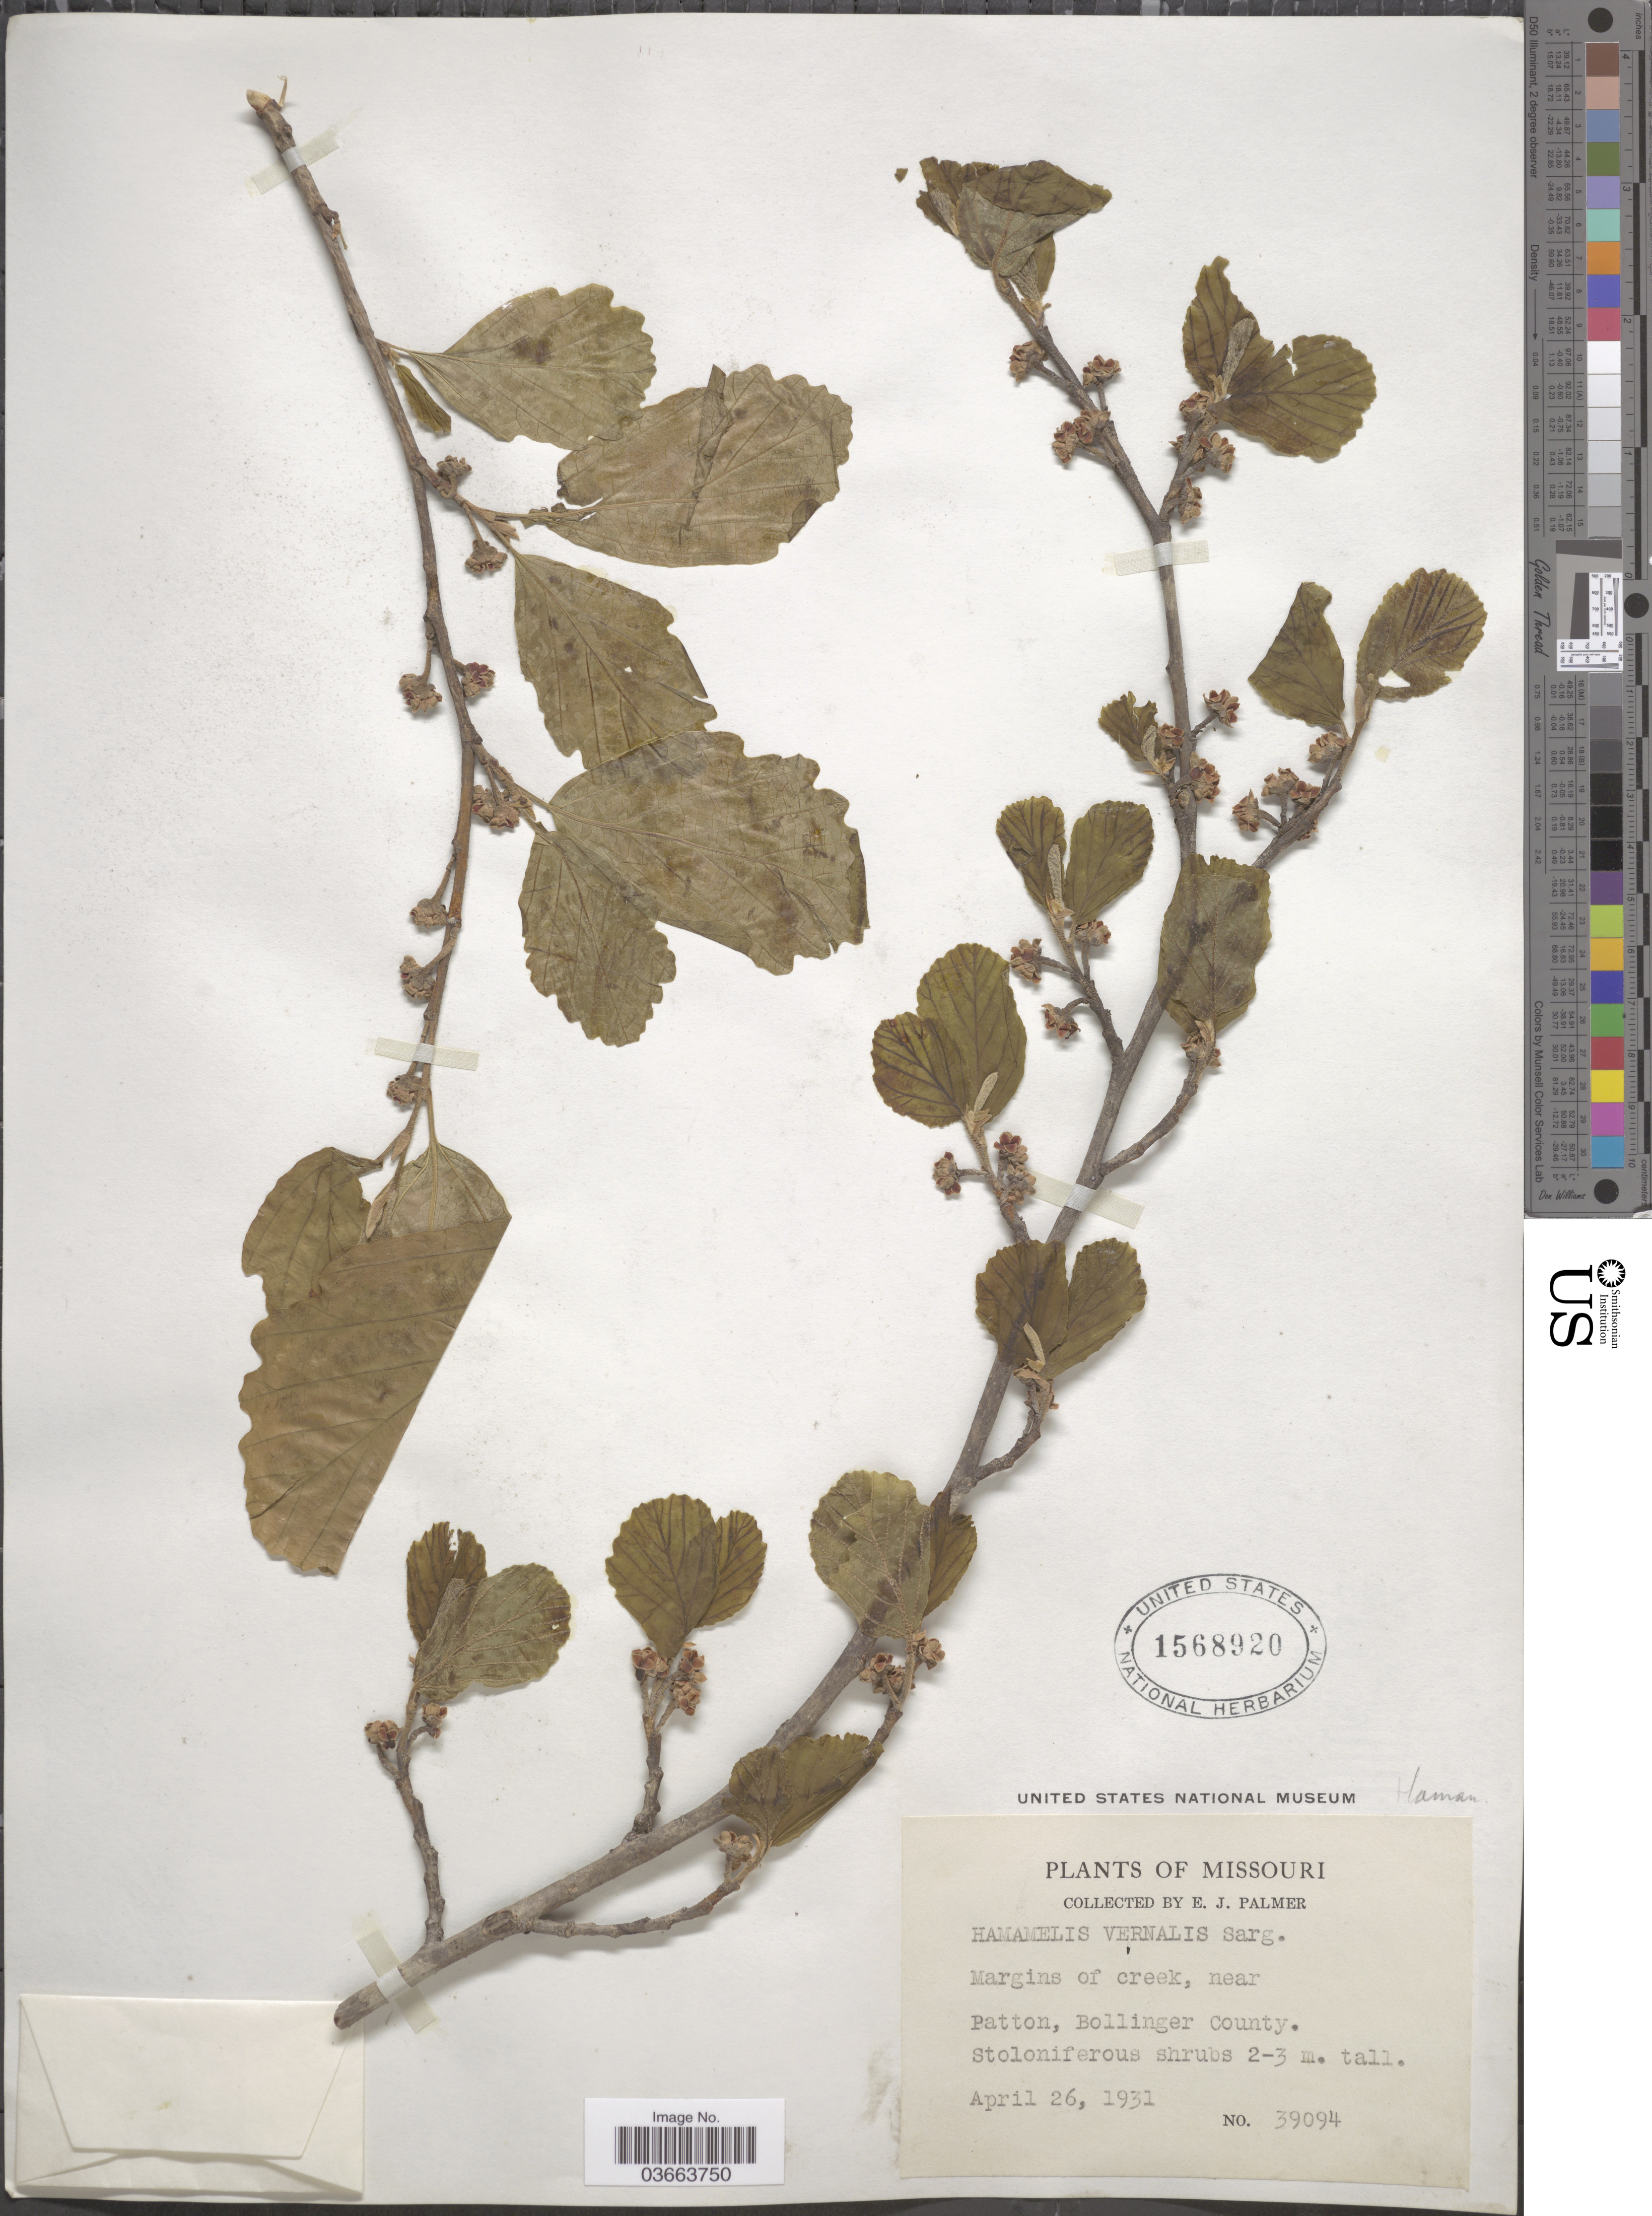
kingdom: Plantae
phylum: Tracheophyta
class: Magnoliopsida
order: Saxifragales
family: Hamamelidaceae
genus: Hamamelis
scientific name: Hamamelis vernalis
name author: Sarg.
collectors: E. J. Palmer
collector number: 39094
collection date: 1931-04-26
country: United States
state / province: Missouri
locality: Margins of creek, near Patton, Bollinger County.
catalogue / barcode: US 1568920